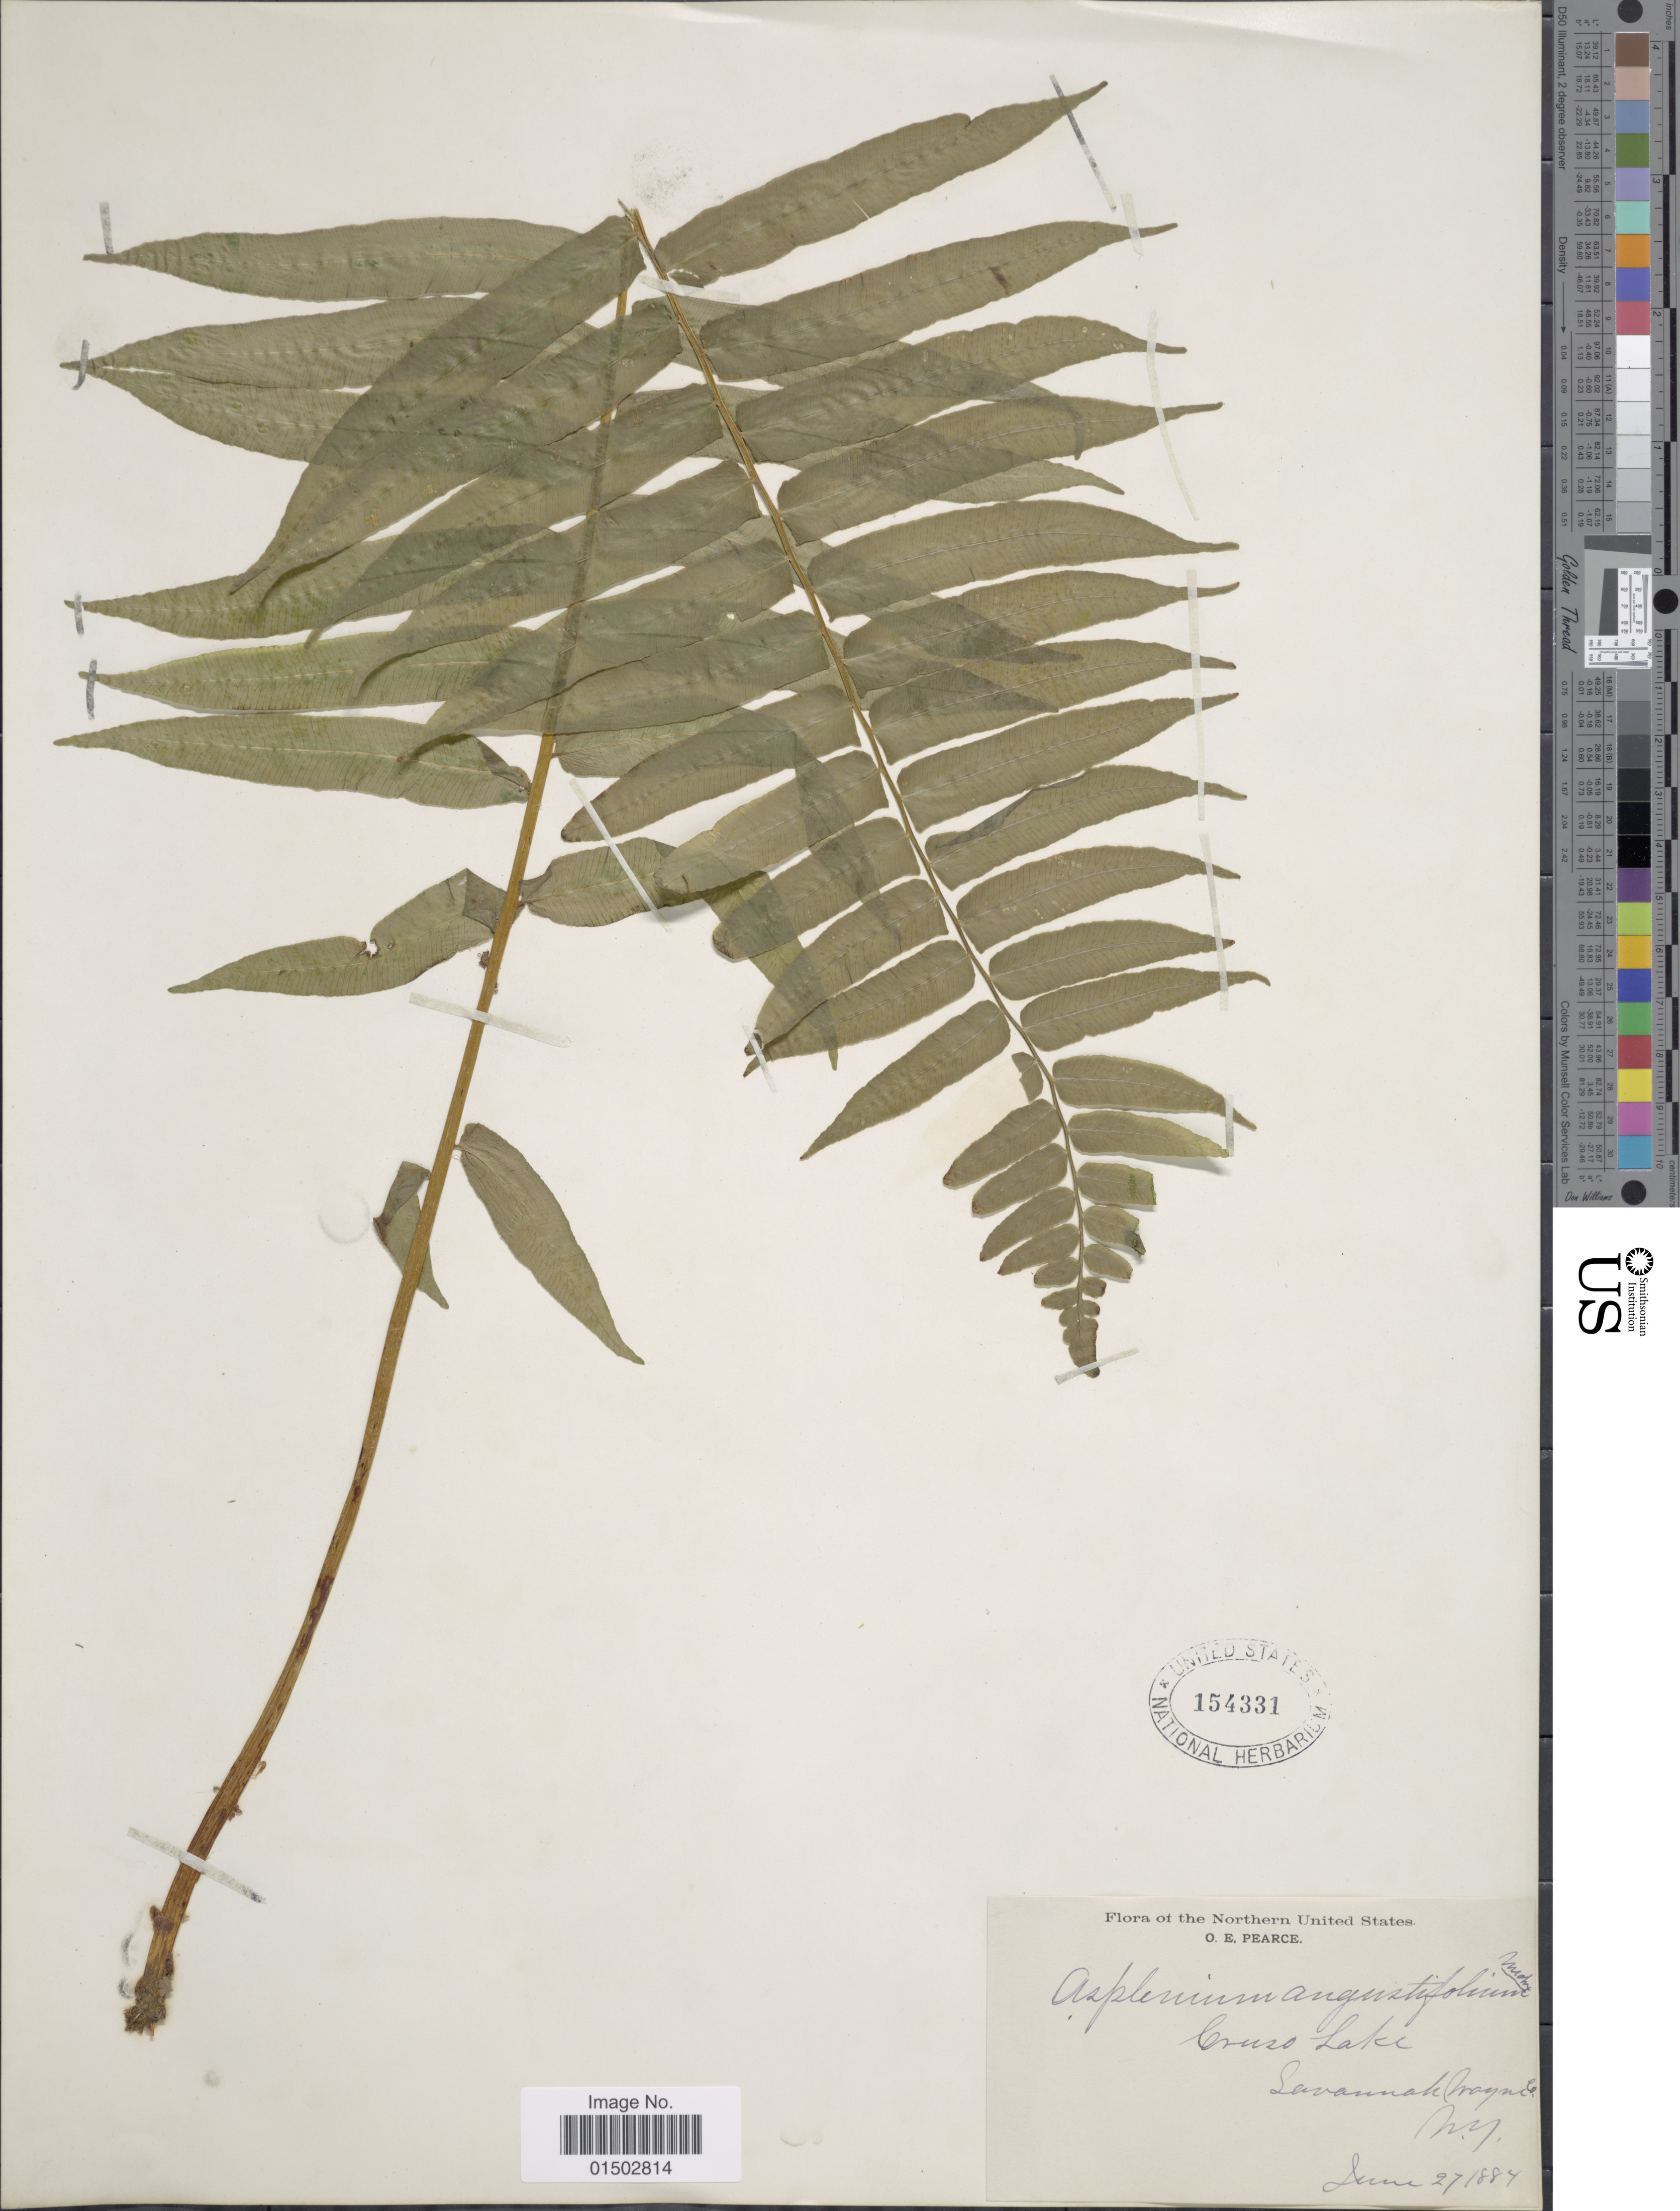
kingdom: Plantae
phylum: Tracheophyta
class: Polypodiopsida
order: Polypodiales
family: Diplaziopsidaceae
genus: Homalosorus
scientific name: Homalosorus pycnocarpos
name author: (Spreng.) Pic. Serm.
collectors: O. E. Pearce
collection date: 1884-06-27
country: United States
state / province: New York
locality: Northern United States, Savannah Wayne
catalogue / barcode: US 154331